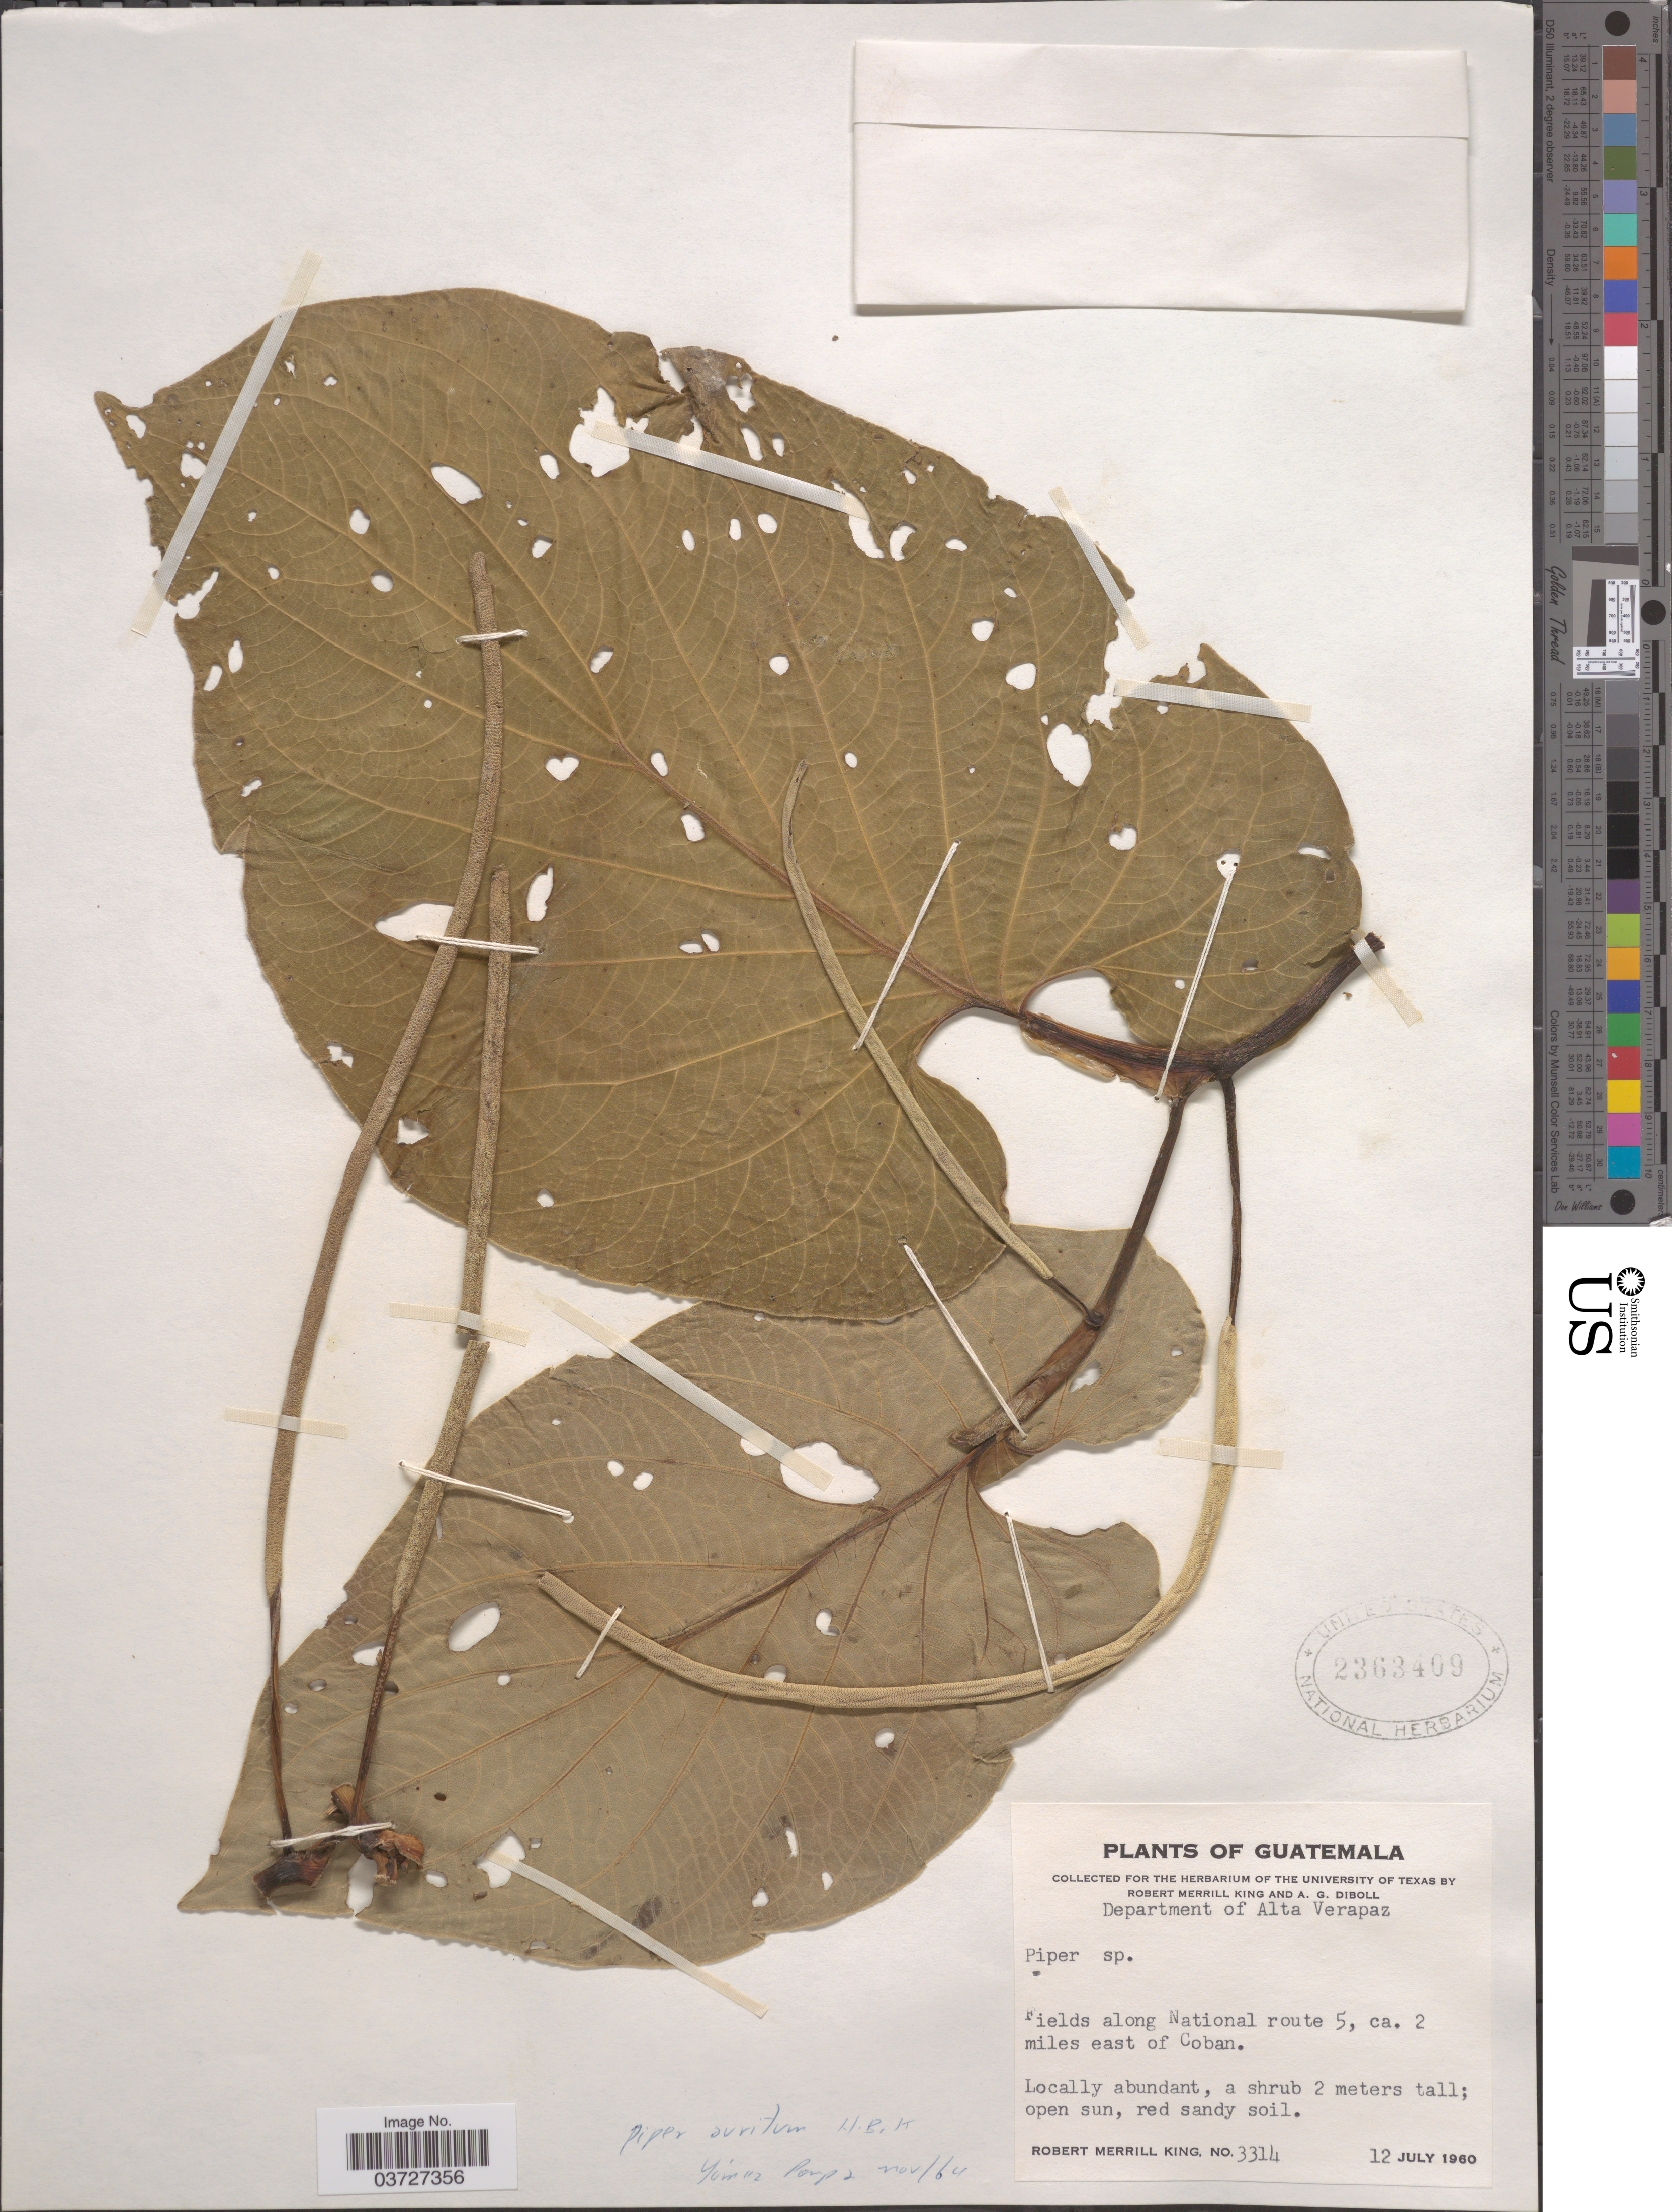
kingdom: Plantae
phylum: Tracheophyta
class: Magnoliopsida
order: Piperales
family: Piperaceae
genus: Piper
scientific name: Piper auritum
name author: Kunth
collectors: R. M. King & A. Diboll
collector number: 3314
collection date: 1960-07-12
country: Guatemala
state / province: Alta Verapaz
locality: Department of Alta Verapaz. Fields along National route 5, ca. 2 miles east of Coban.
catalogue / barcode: US 2363409